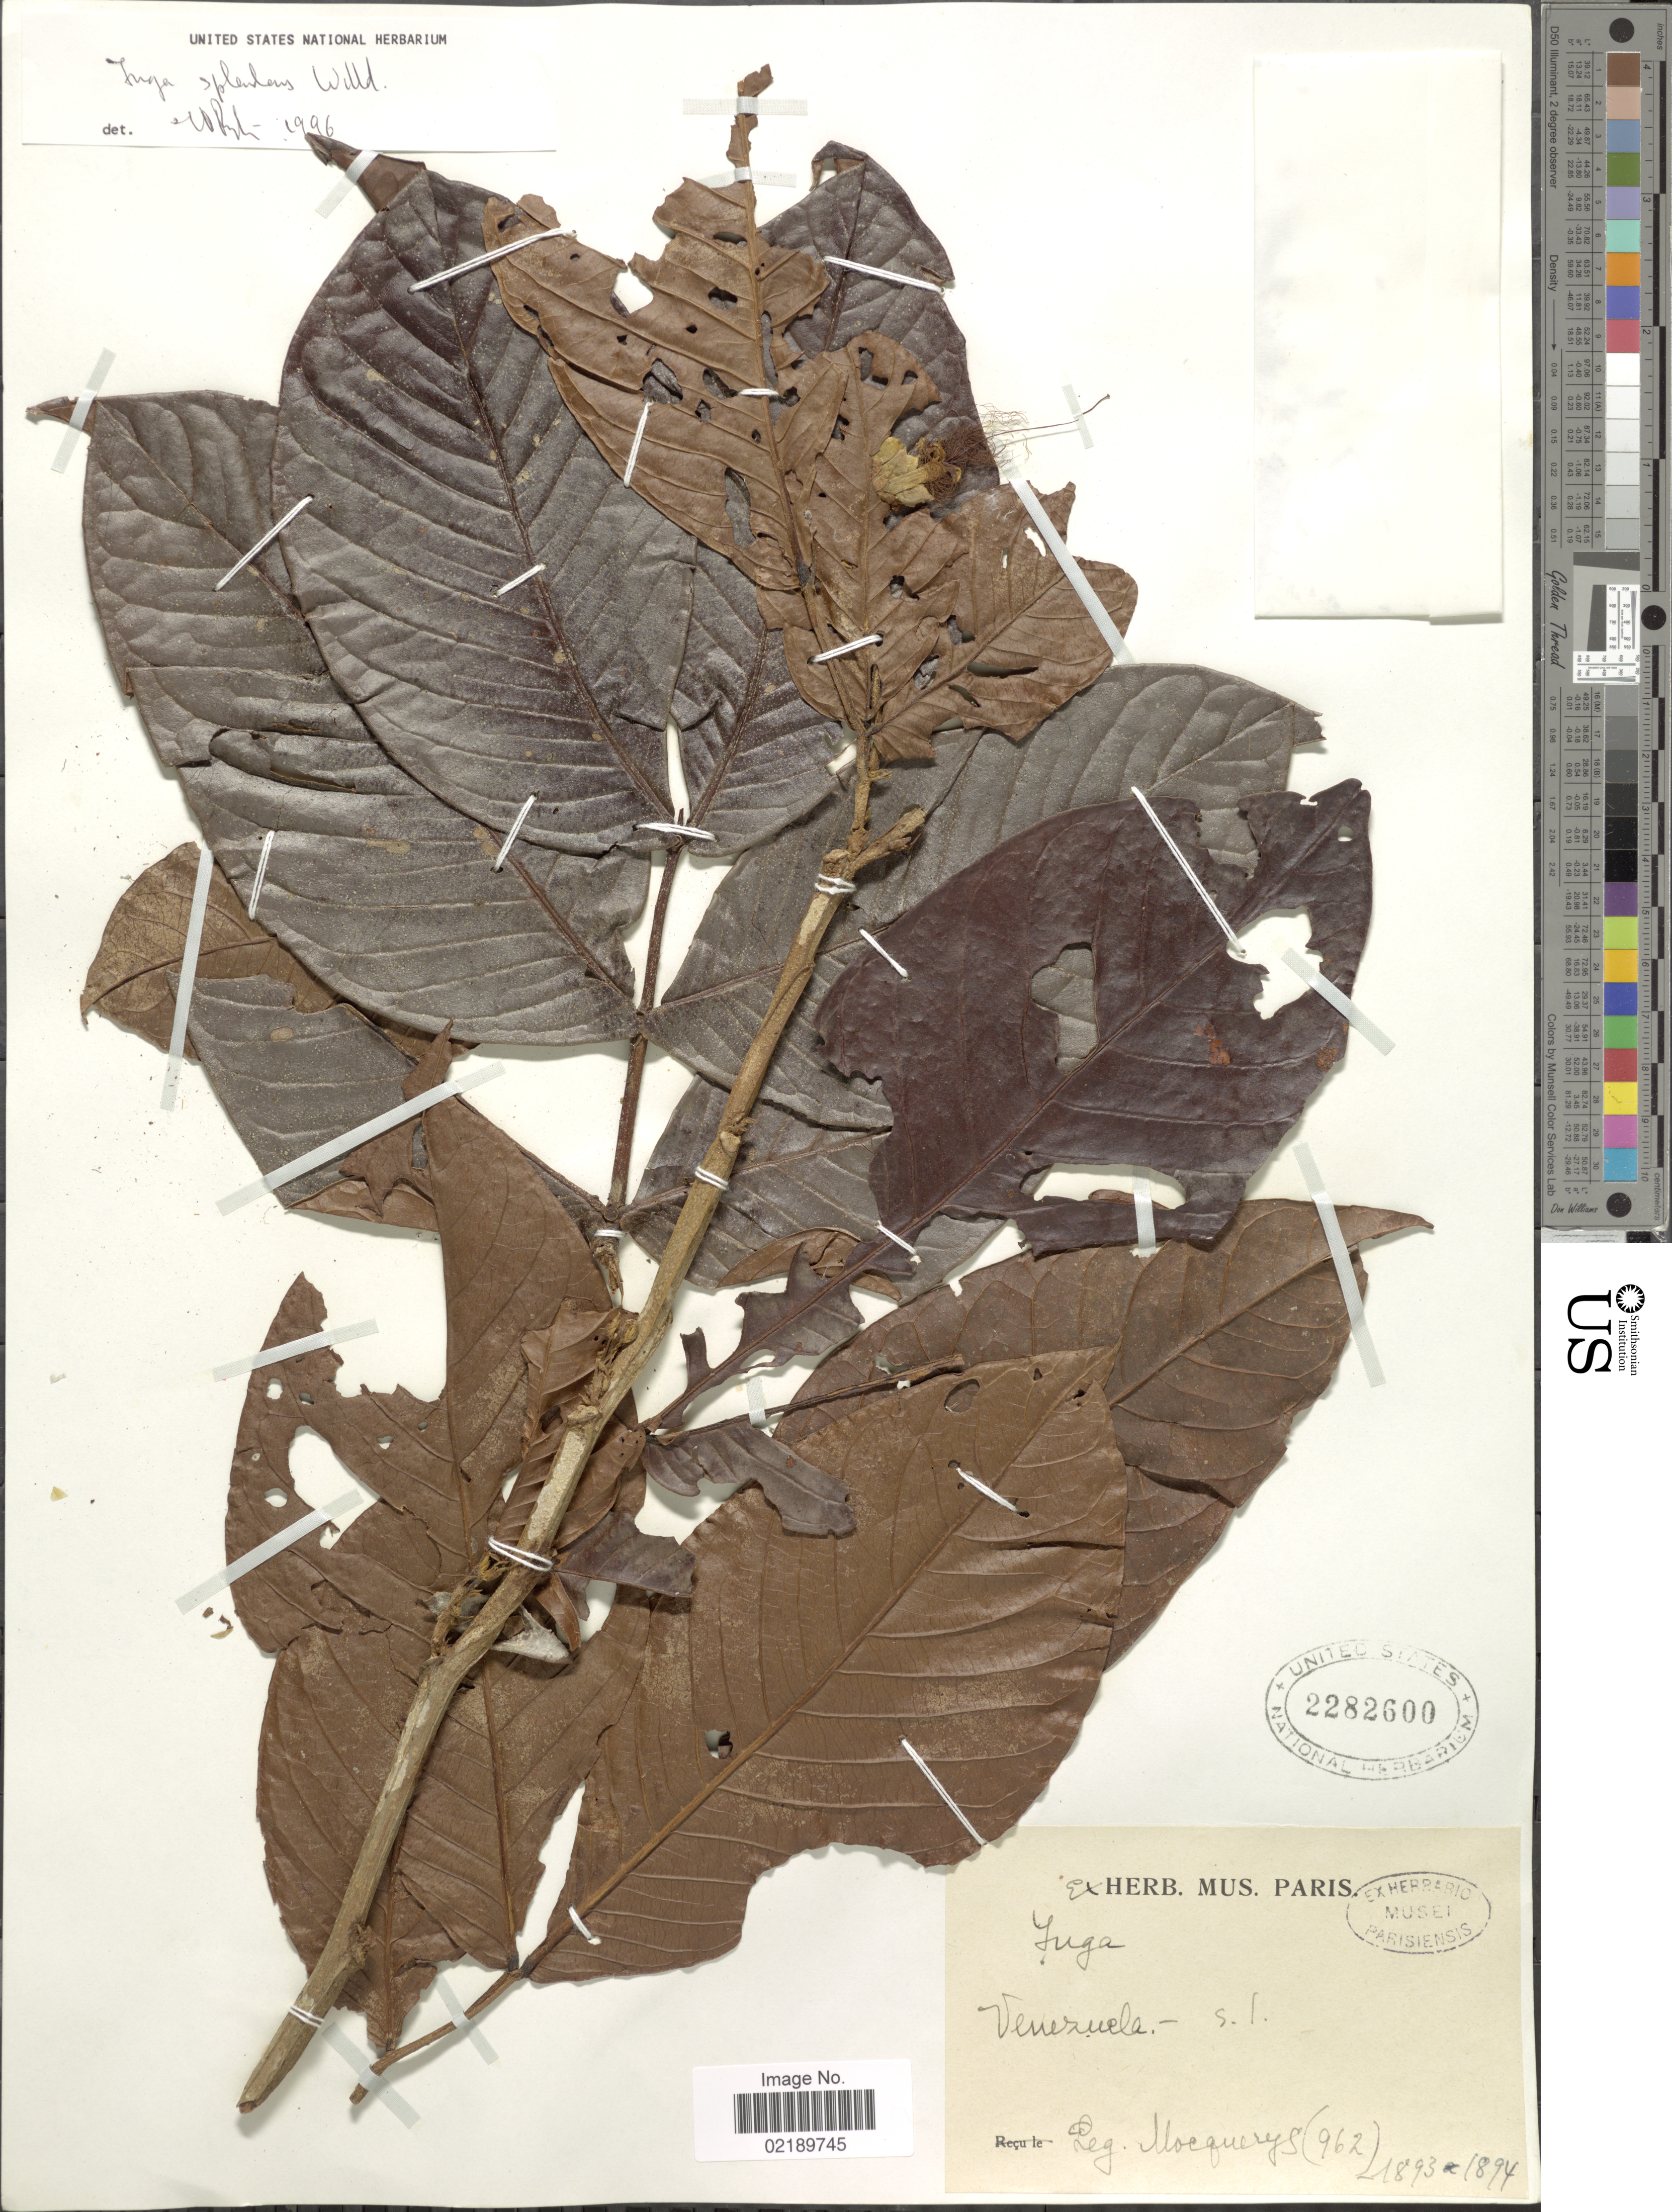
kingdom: Plantae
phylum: Tracheophyta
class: Magnoliopsida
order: Fabales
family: Fabaceae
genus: Inga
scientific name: Inga splendens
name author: Willd.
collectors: A. Mocquerys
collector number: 962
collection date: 1893/1894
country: Venezuela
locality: S.L.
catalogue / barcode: US 2282600